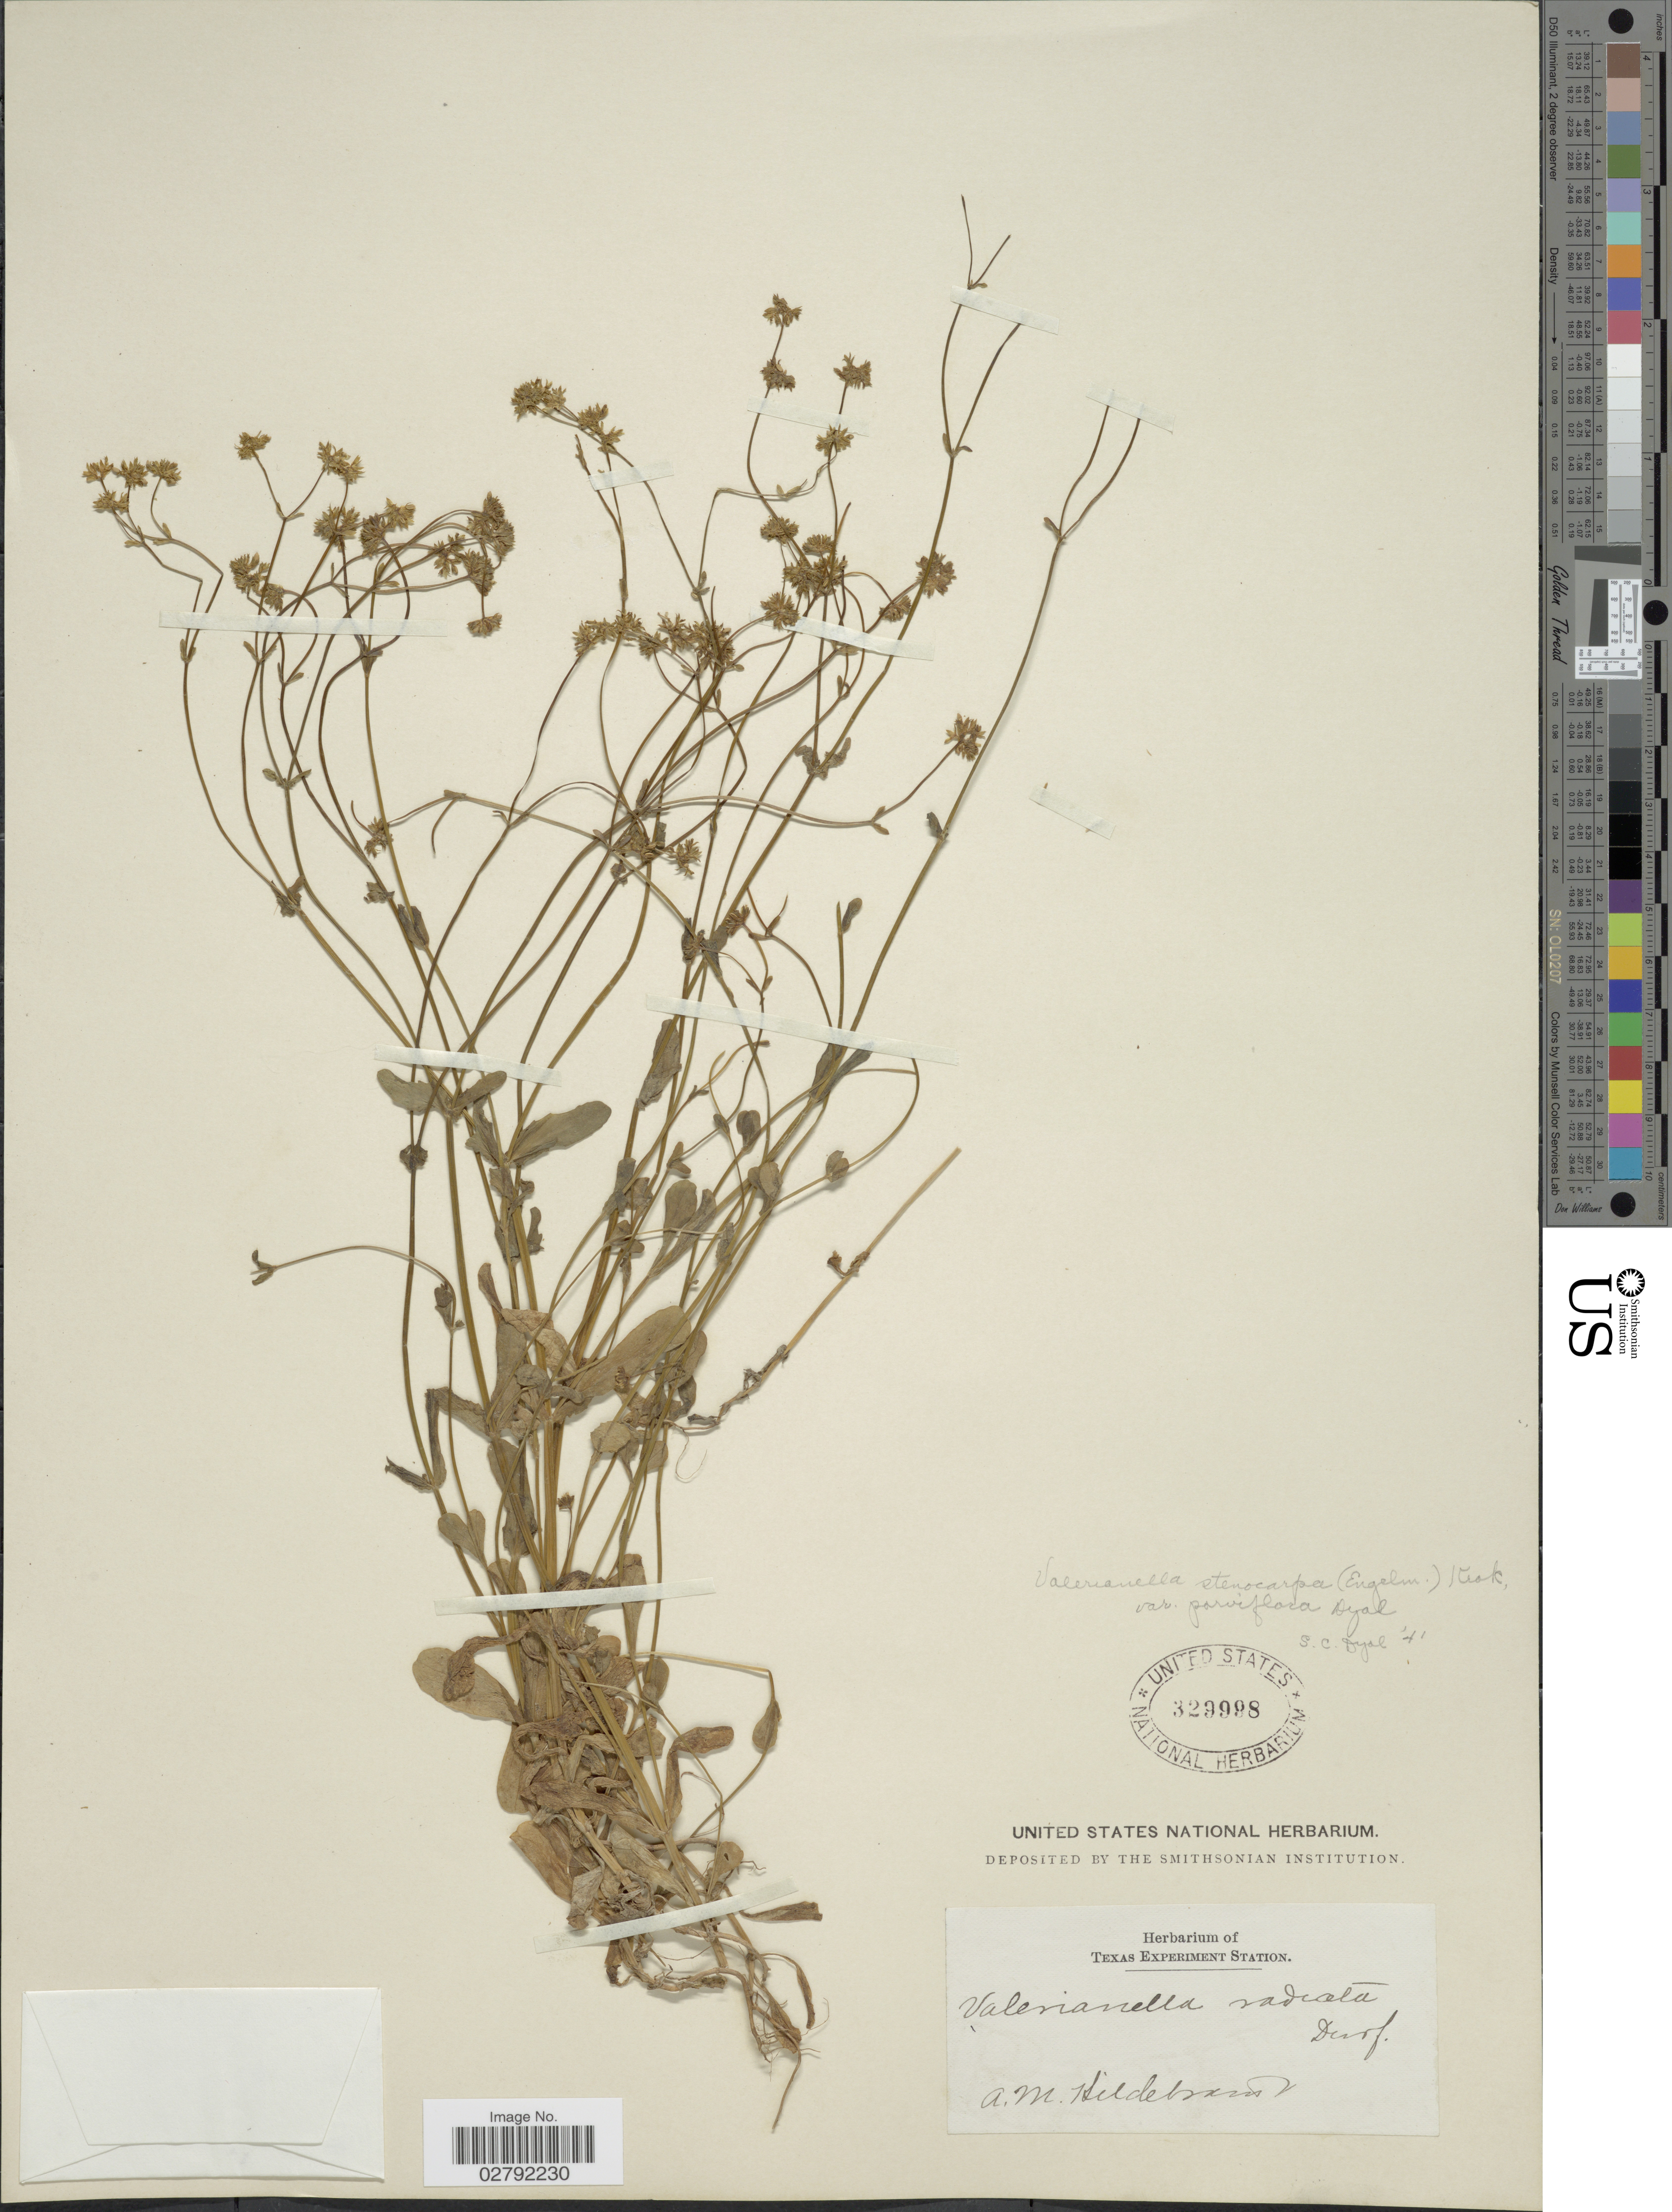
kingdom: Plantae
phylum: Tracheophyta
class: Magnoliopsida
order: Dipsacales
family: Caprifoliaceae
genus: Valerianella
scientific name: Valerianella stenocarpa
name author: (Engelm. ex A. Gray) Krok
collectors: A. Hildebrand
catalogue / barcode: US 329998